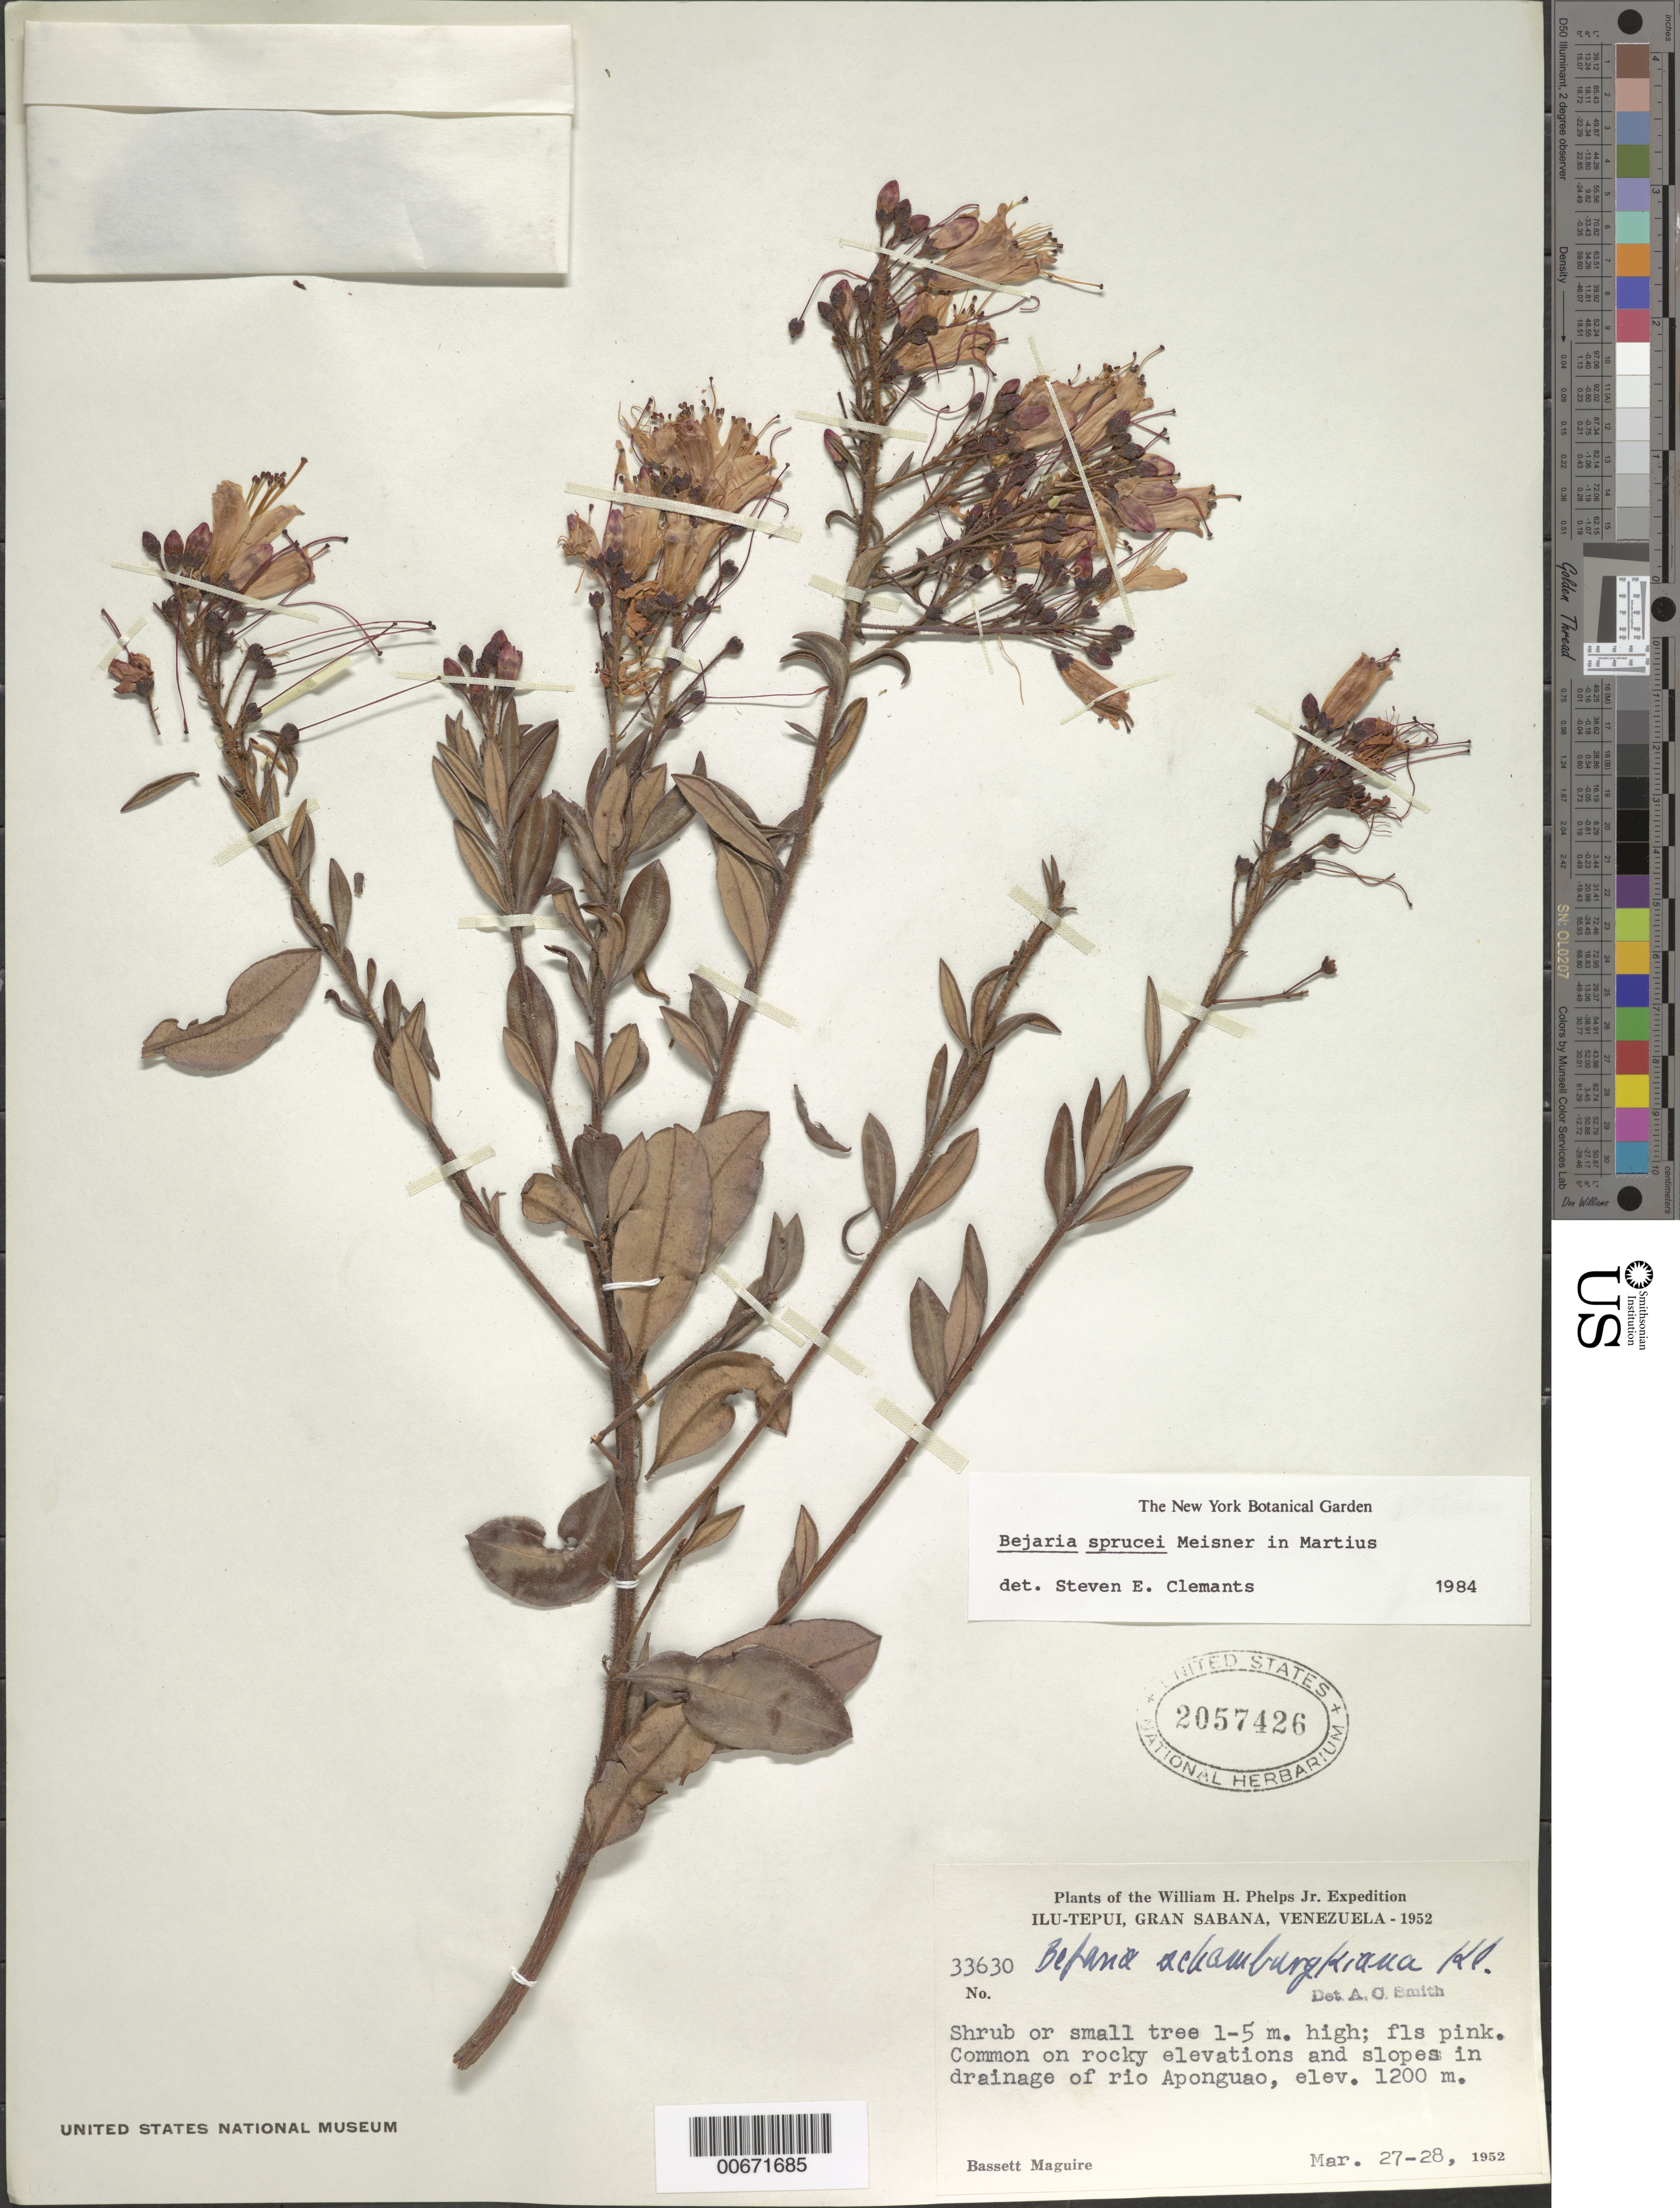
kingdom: Plantae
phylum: Tracheophyta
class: Magnoliopsida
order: Ericales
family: Ericaceae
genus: Bejaria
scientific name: Bejaria sprucei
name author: Meisn.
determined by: Clemants, S. E.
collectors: B. Maguire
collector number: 33630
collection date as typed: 27-Mar-52 to 28-Mar-52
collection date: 1952-03-27/1952-03-28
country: Venezuela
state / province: Bolívar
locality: Gran Sabana, Ilu-tepuí, Río Aponguao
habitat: Rocky slopes and elevations in river drainage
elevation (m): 1200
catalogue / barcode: US 2057426